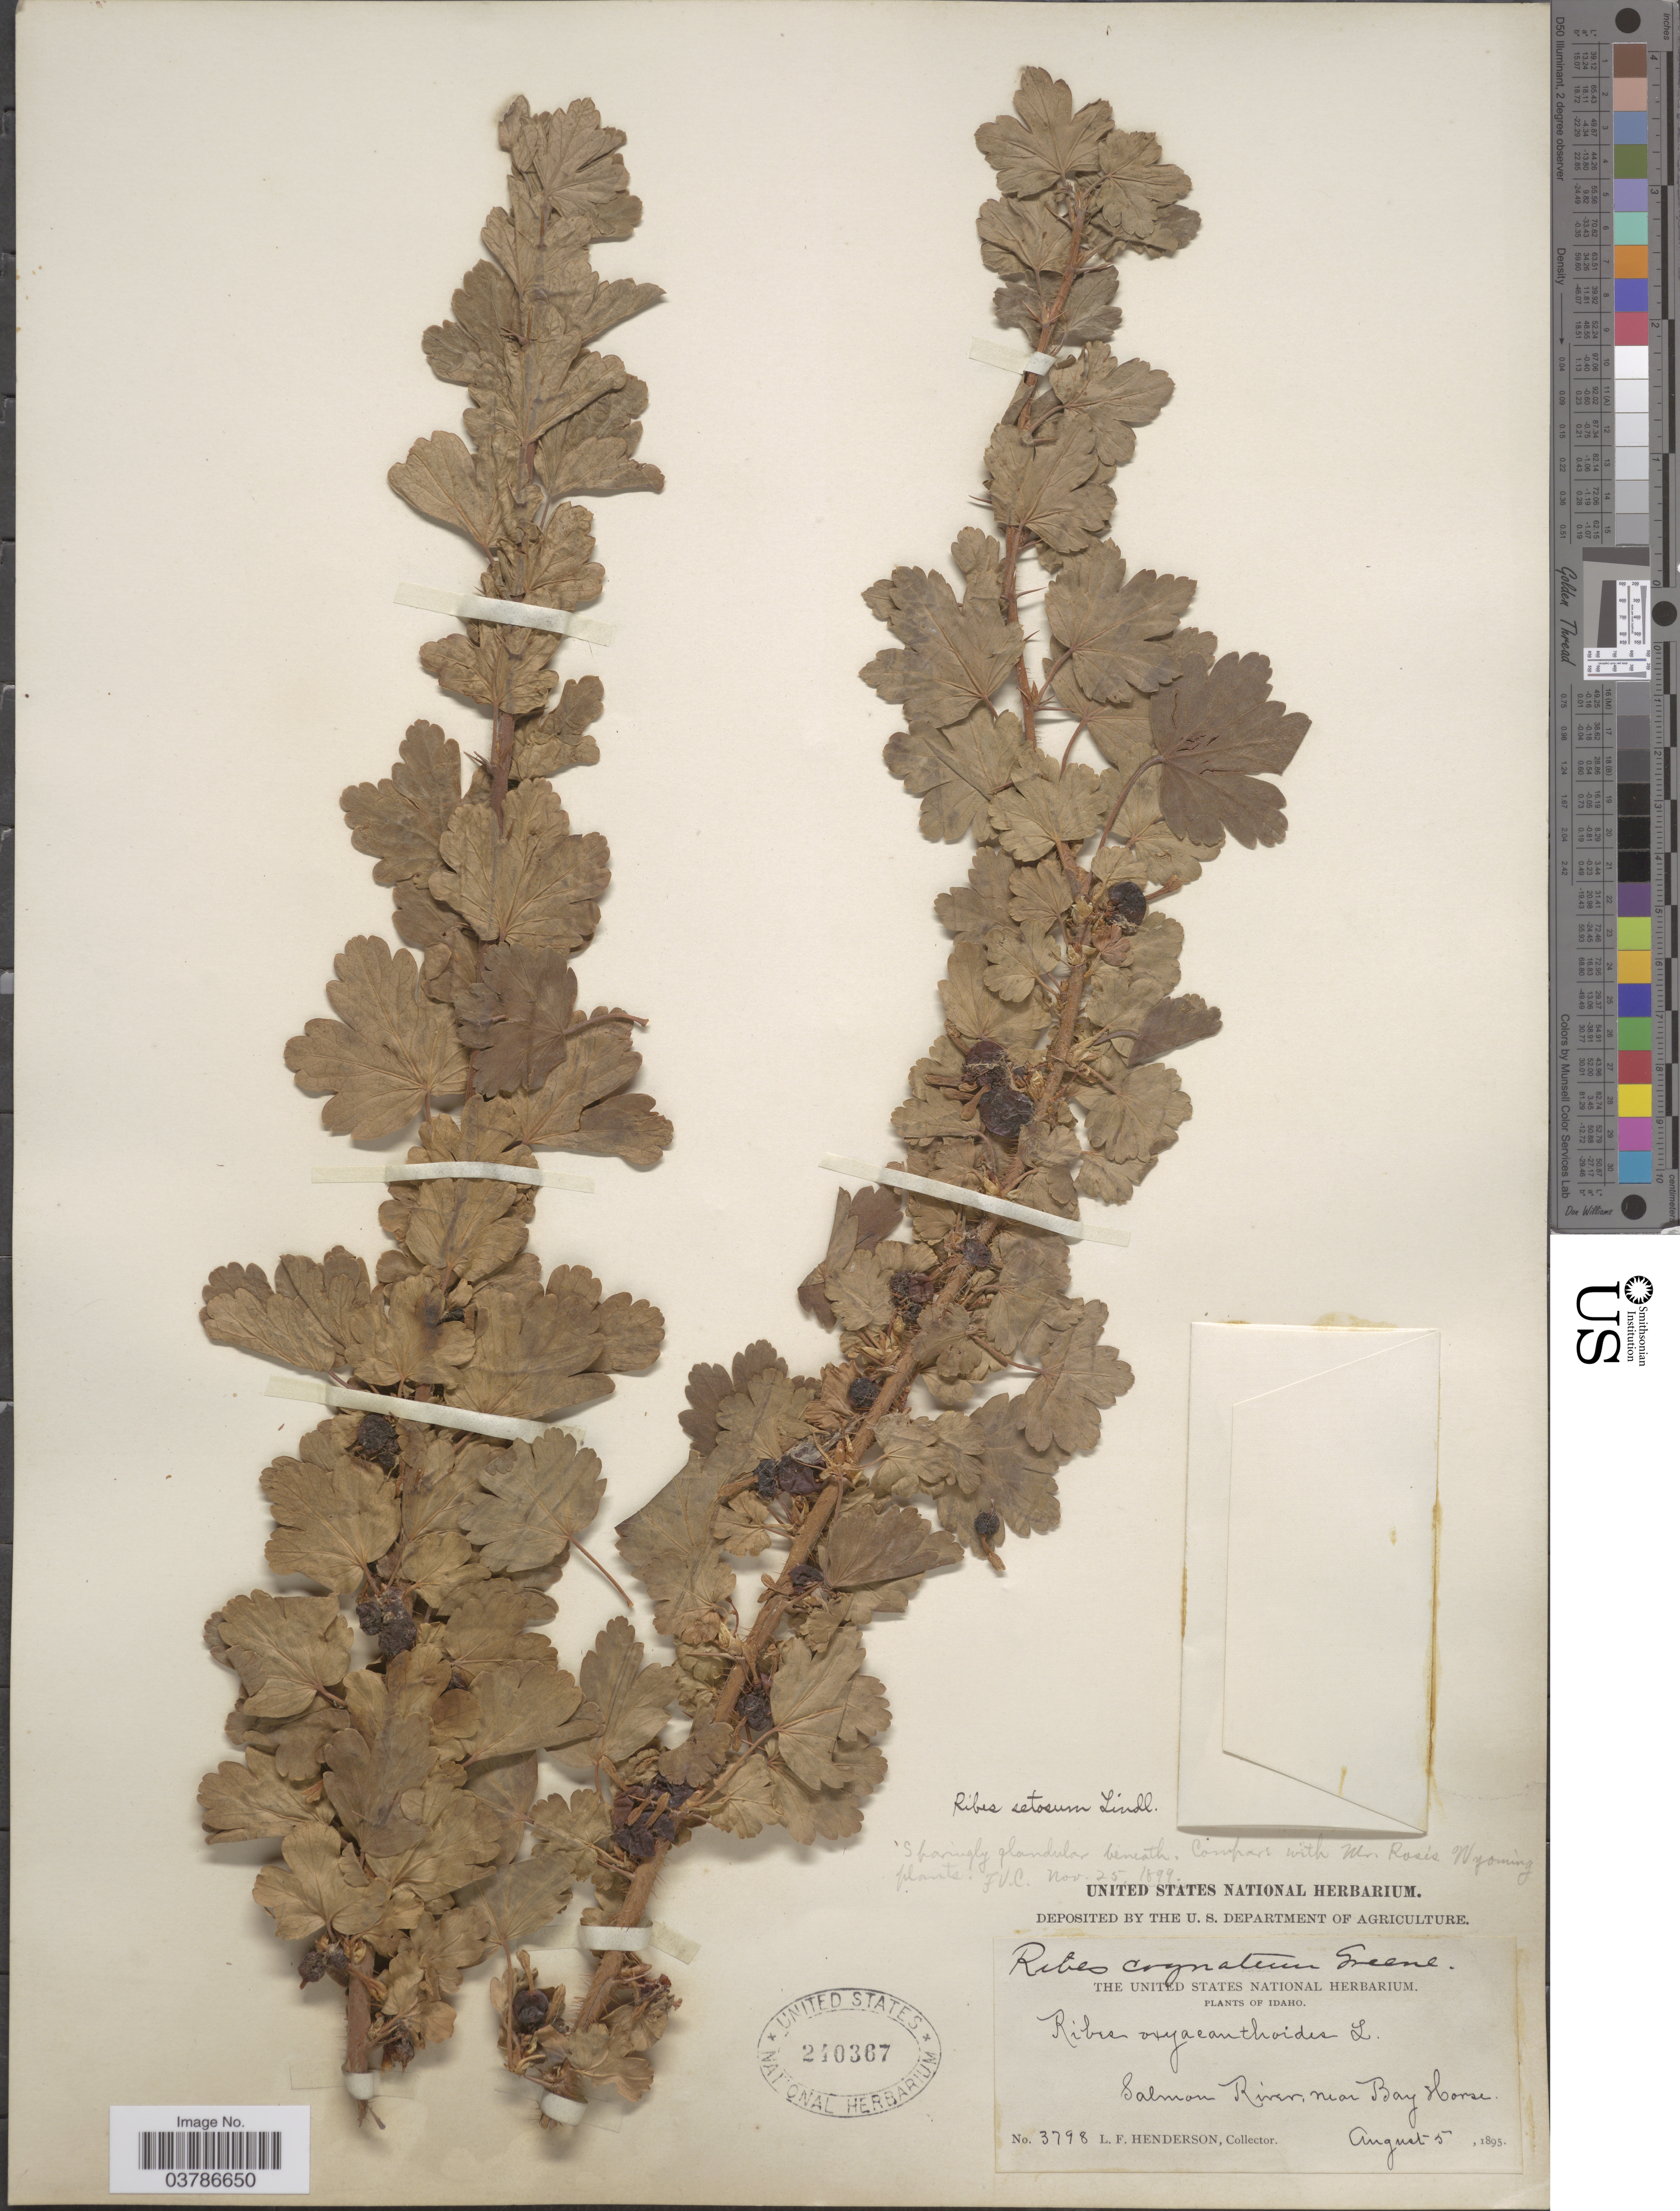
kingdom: Plantae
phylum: Tracheophyta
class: Magnoliopsida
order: Saxifragales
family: Grossulariaceae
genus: Ribes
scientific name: Ribes oxyacanthoides var. setosum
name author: (Lindl.) Dorn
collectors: L. Henderson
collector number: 3798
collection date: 1895-08-05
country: United States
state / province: Idaho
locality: Salmon River, near Bay Horse.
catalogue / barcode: US 240367